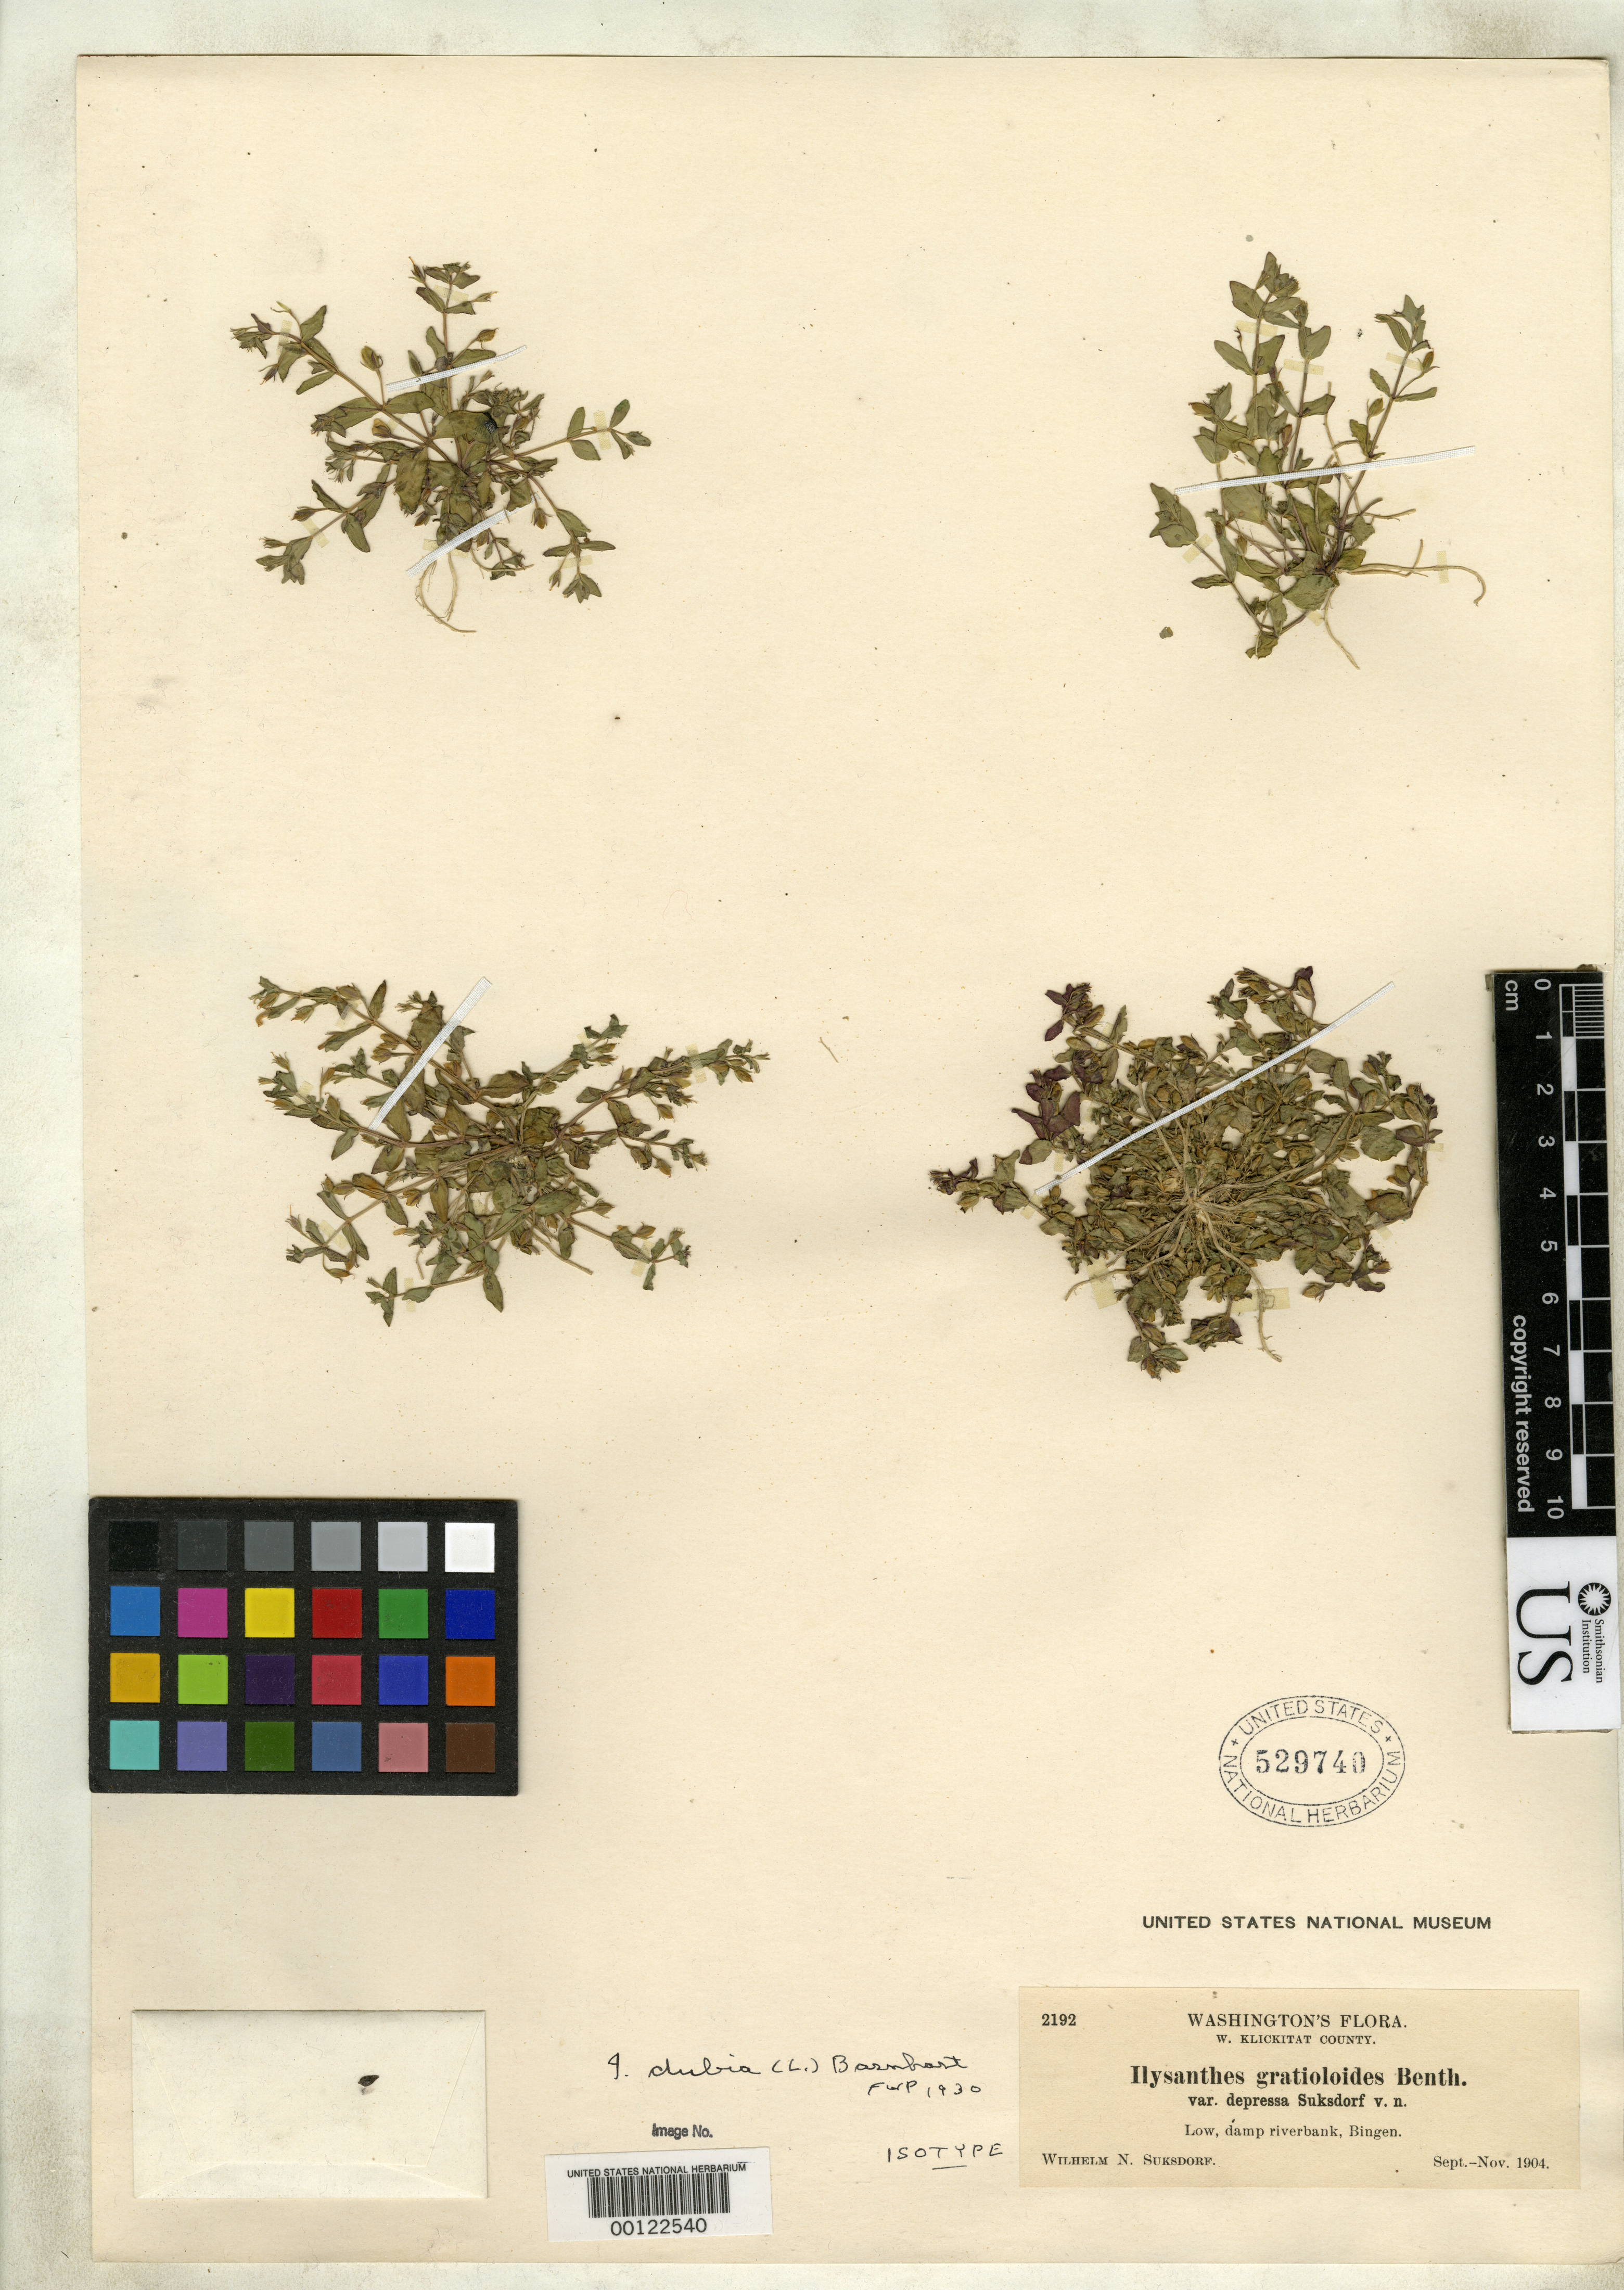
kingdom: Plantae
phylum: Tracheophyta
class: Magnoliopsida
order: Lamiales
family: Linderniaceae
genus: Ilysanthes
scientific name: Ilysanthes gratioloides var. depressa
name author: Suksd.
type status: Isotype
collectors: W. N. Suksdorf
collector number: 2192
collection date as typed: Sep 1904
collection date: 1904-09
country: United States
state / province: Washington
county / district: Klickitat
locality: Bingen.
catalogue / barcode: US 529740